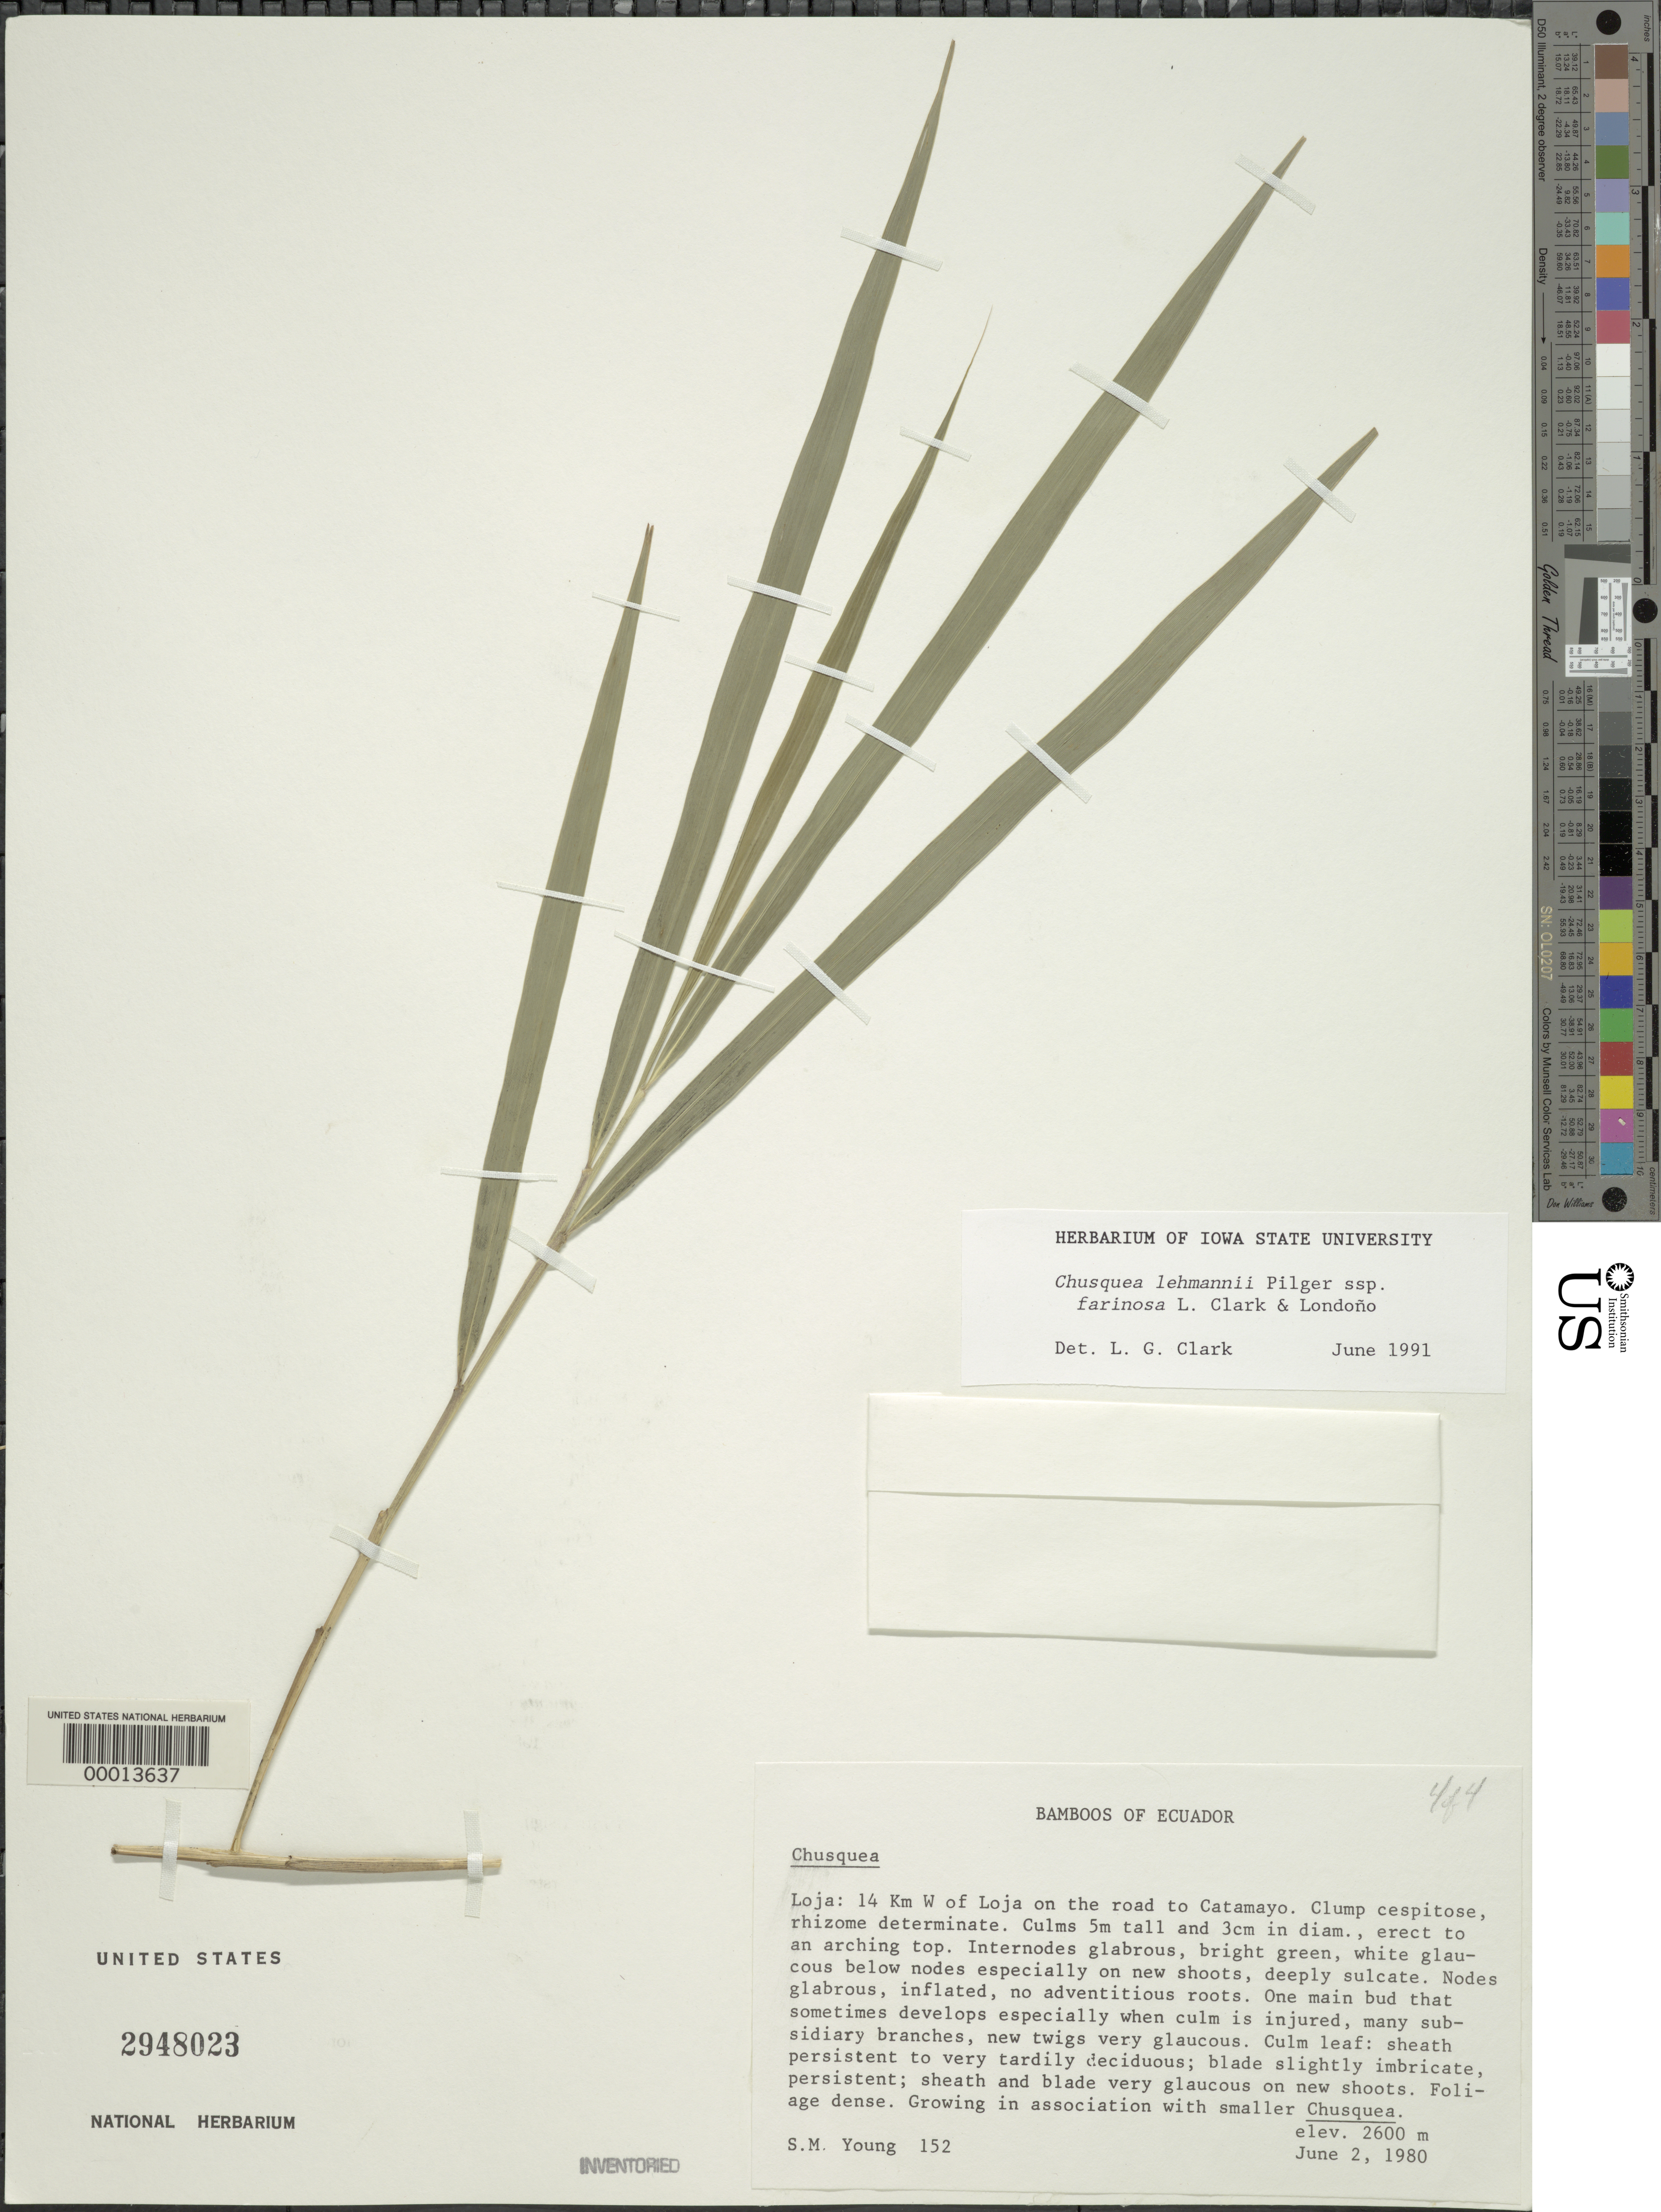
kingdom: Plantae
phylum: Tracheophyta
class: Liliopsida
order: Poales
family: Poaceae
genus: Chusquea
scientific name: Chusquea lehmannii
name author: Pilg.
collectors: S. Young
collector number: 152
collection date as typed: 02 Jun 1980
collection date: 1980-06-02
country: Ecuador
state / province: Loja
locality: Catamayo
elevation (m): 2600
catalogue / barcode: US 2948023